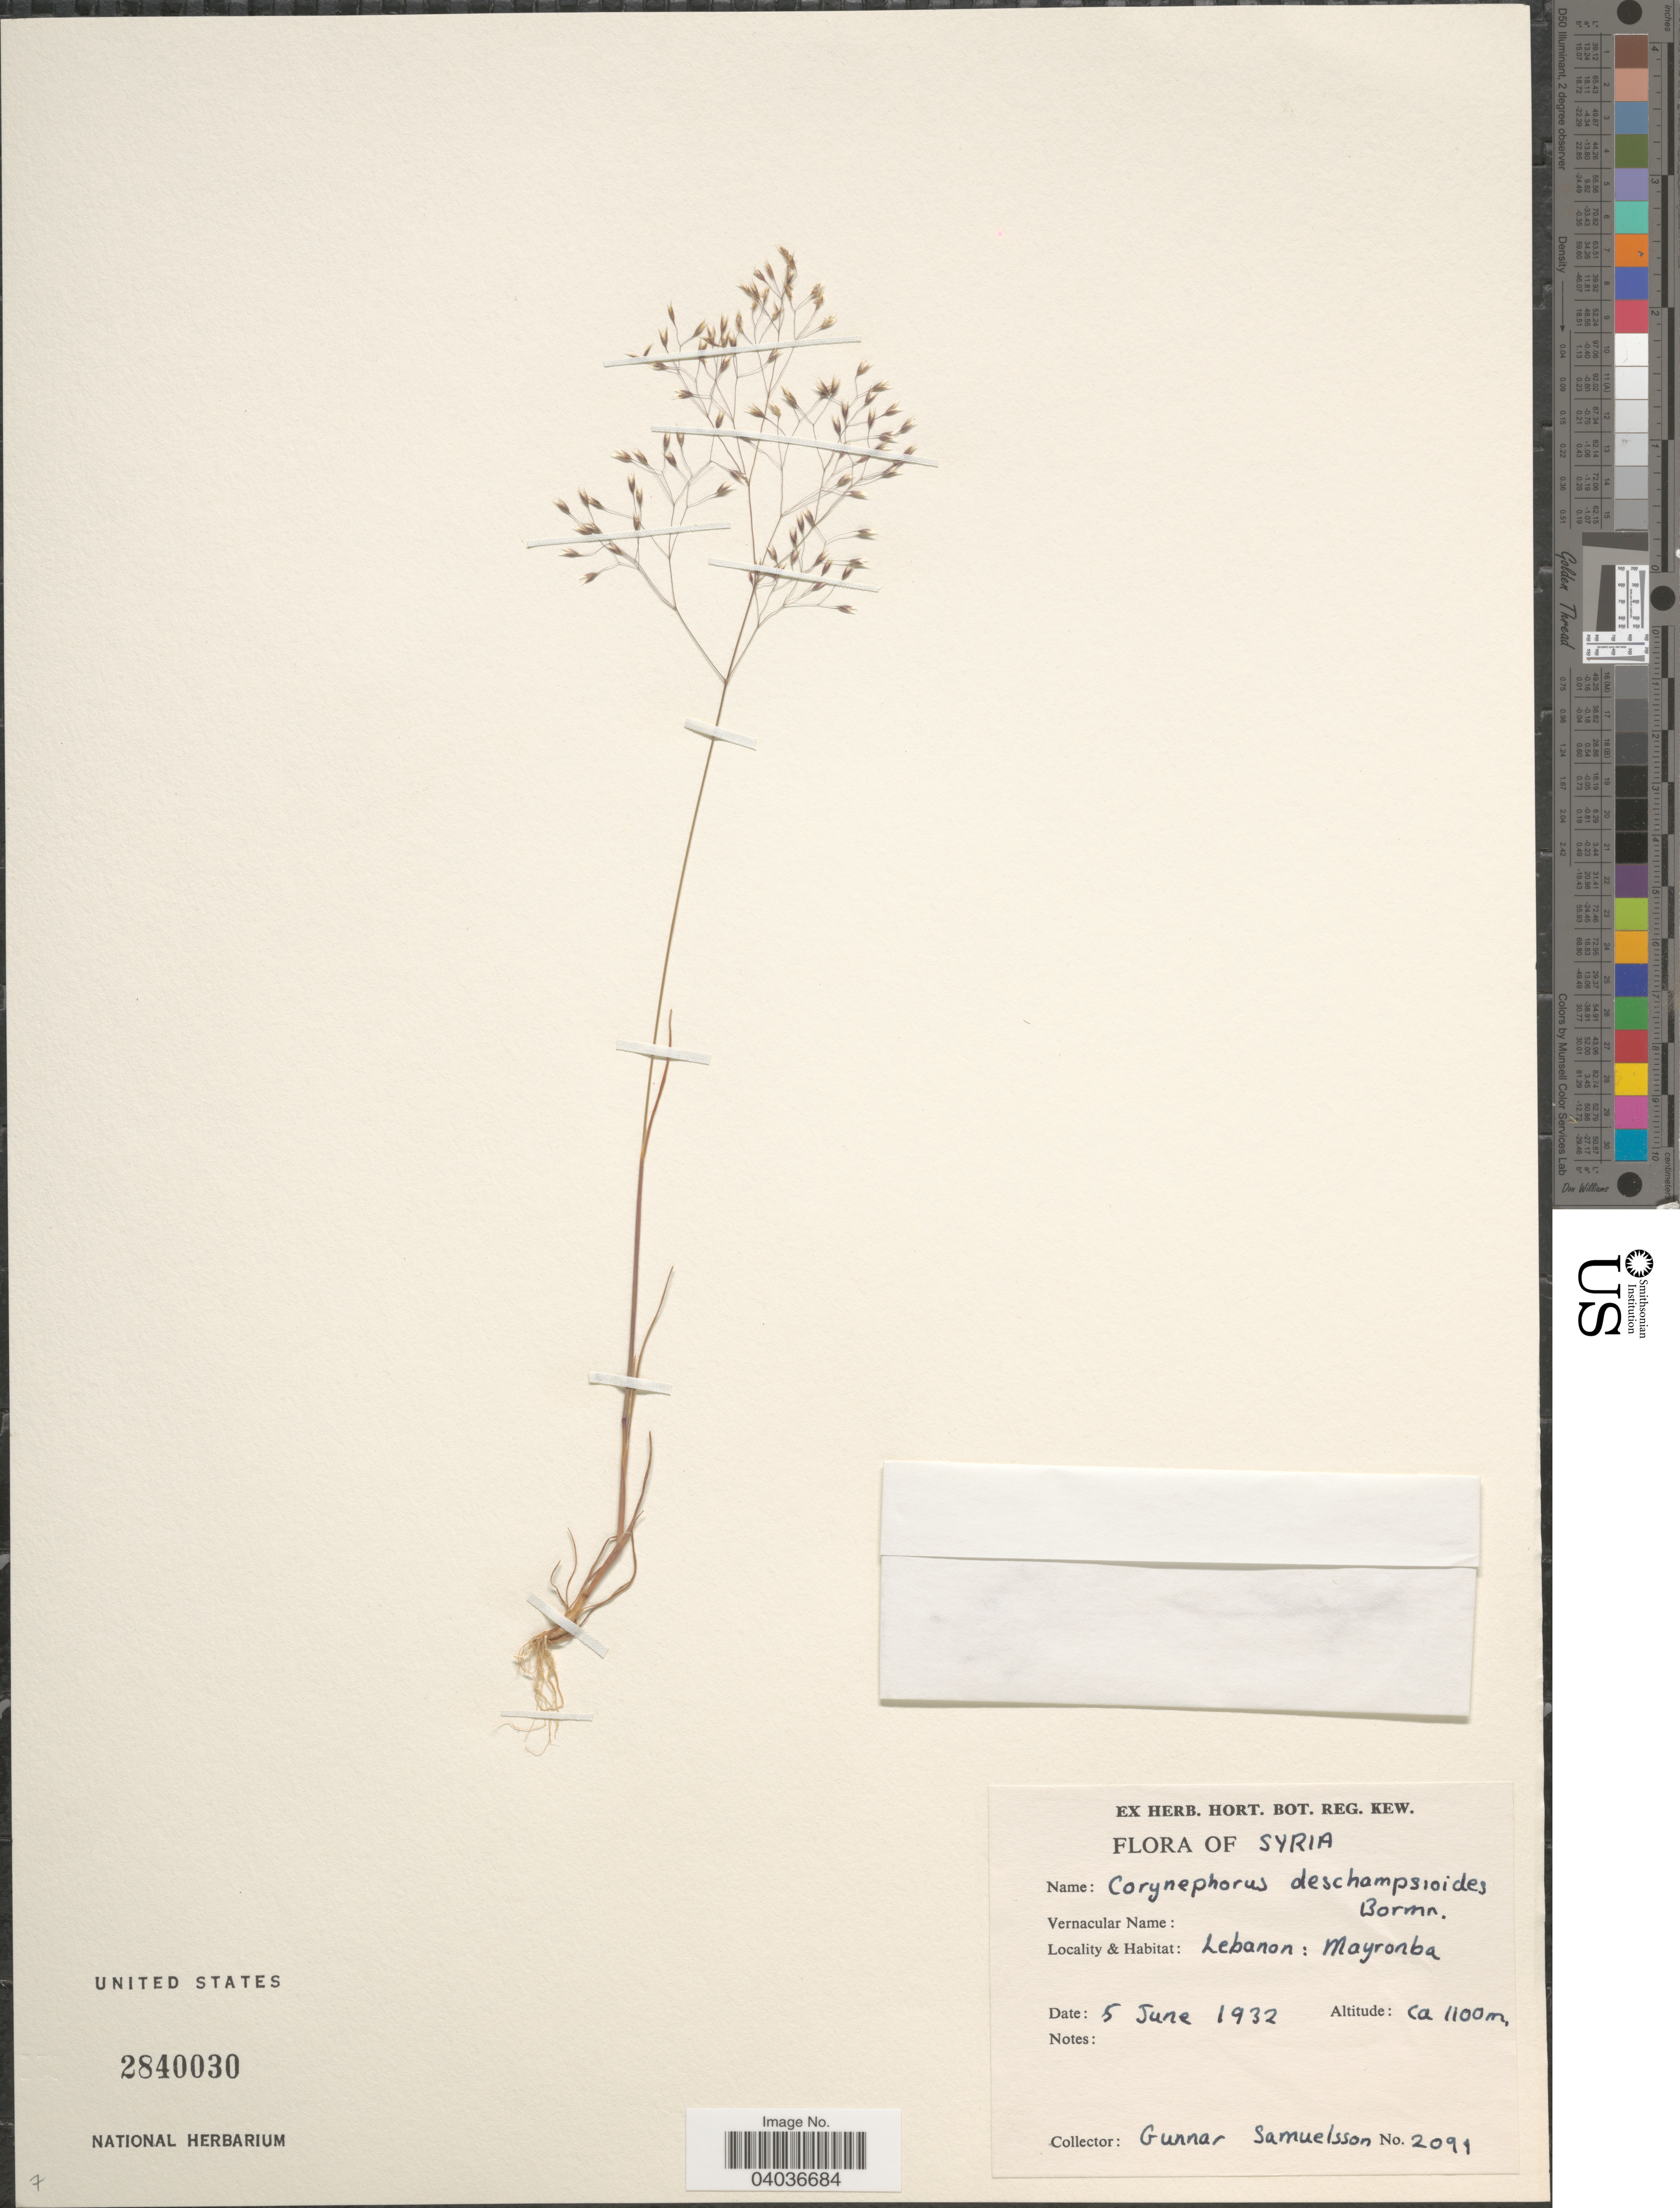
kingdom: Plantae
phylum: Tracheophyta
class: Liliopsida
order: Poales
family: Poaceae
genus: Corynephorus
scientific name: Corynephorus deschampsioides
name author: Bornm.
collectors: G. Samuelsson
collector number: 2091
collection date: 1932-06-05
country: Lebanon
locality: Mayronba.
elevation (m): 1100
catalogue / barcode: US 2840030